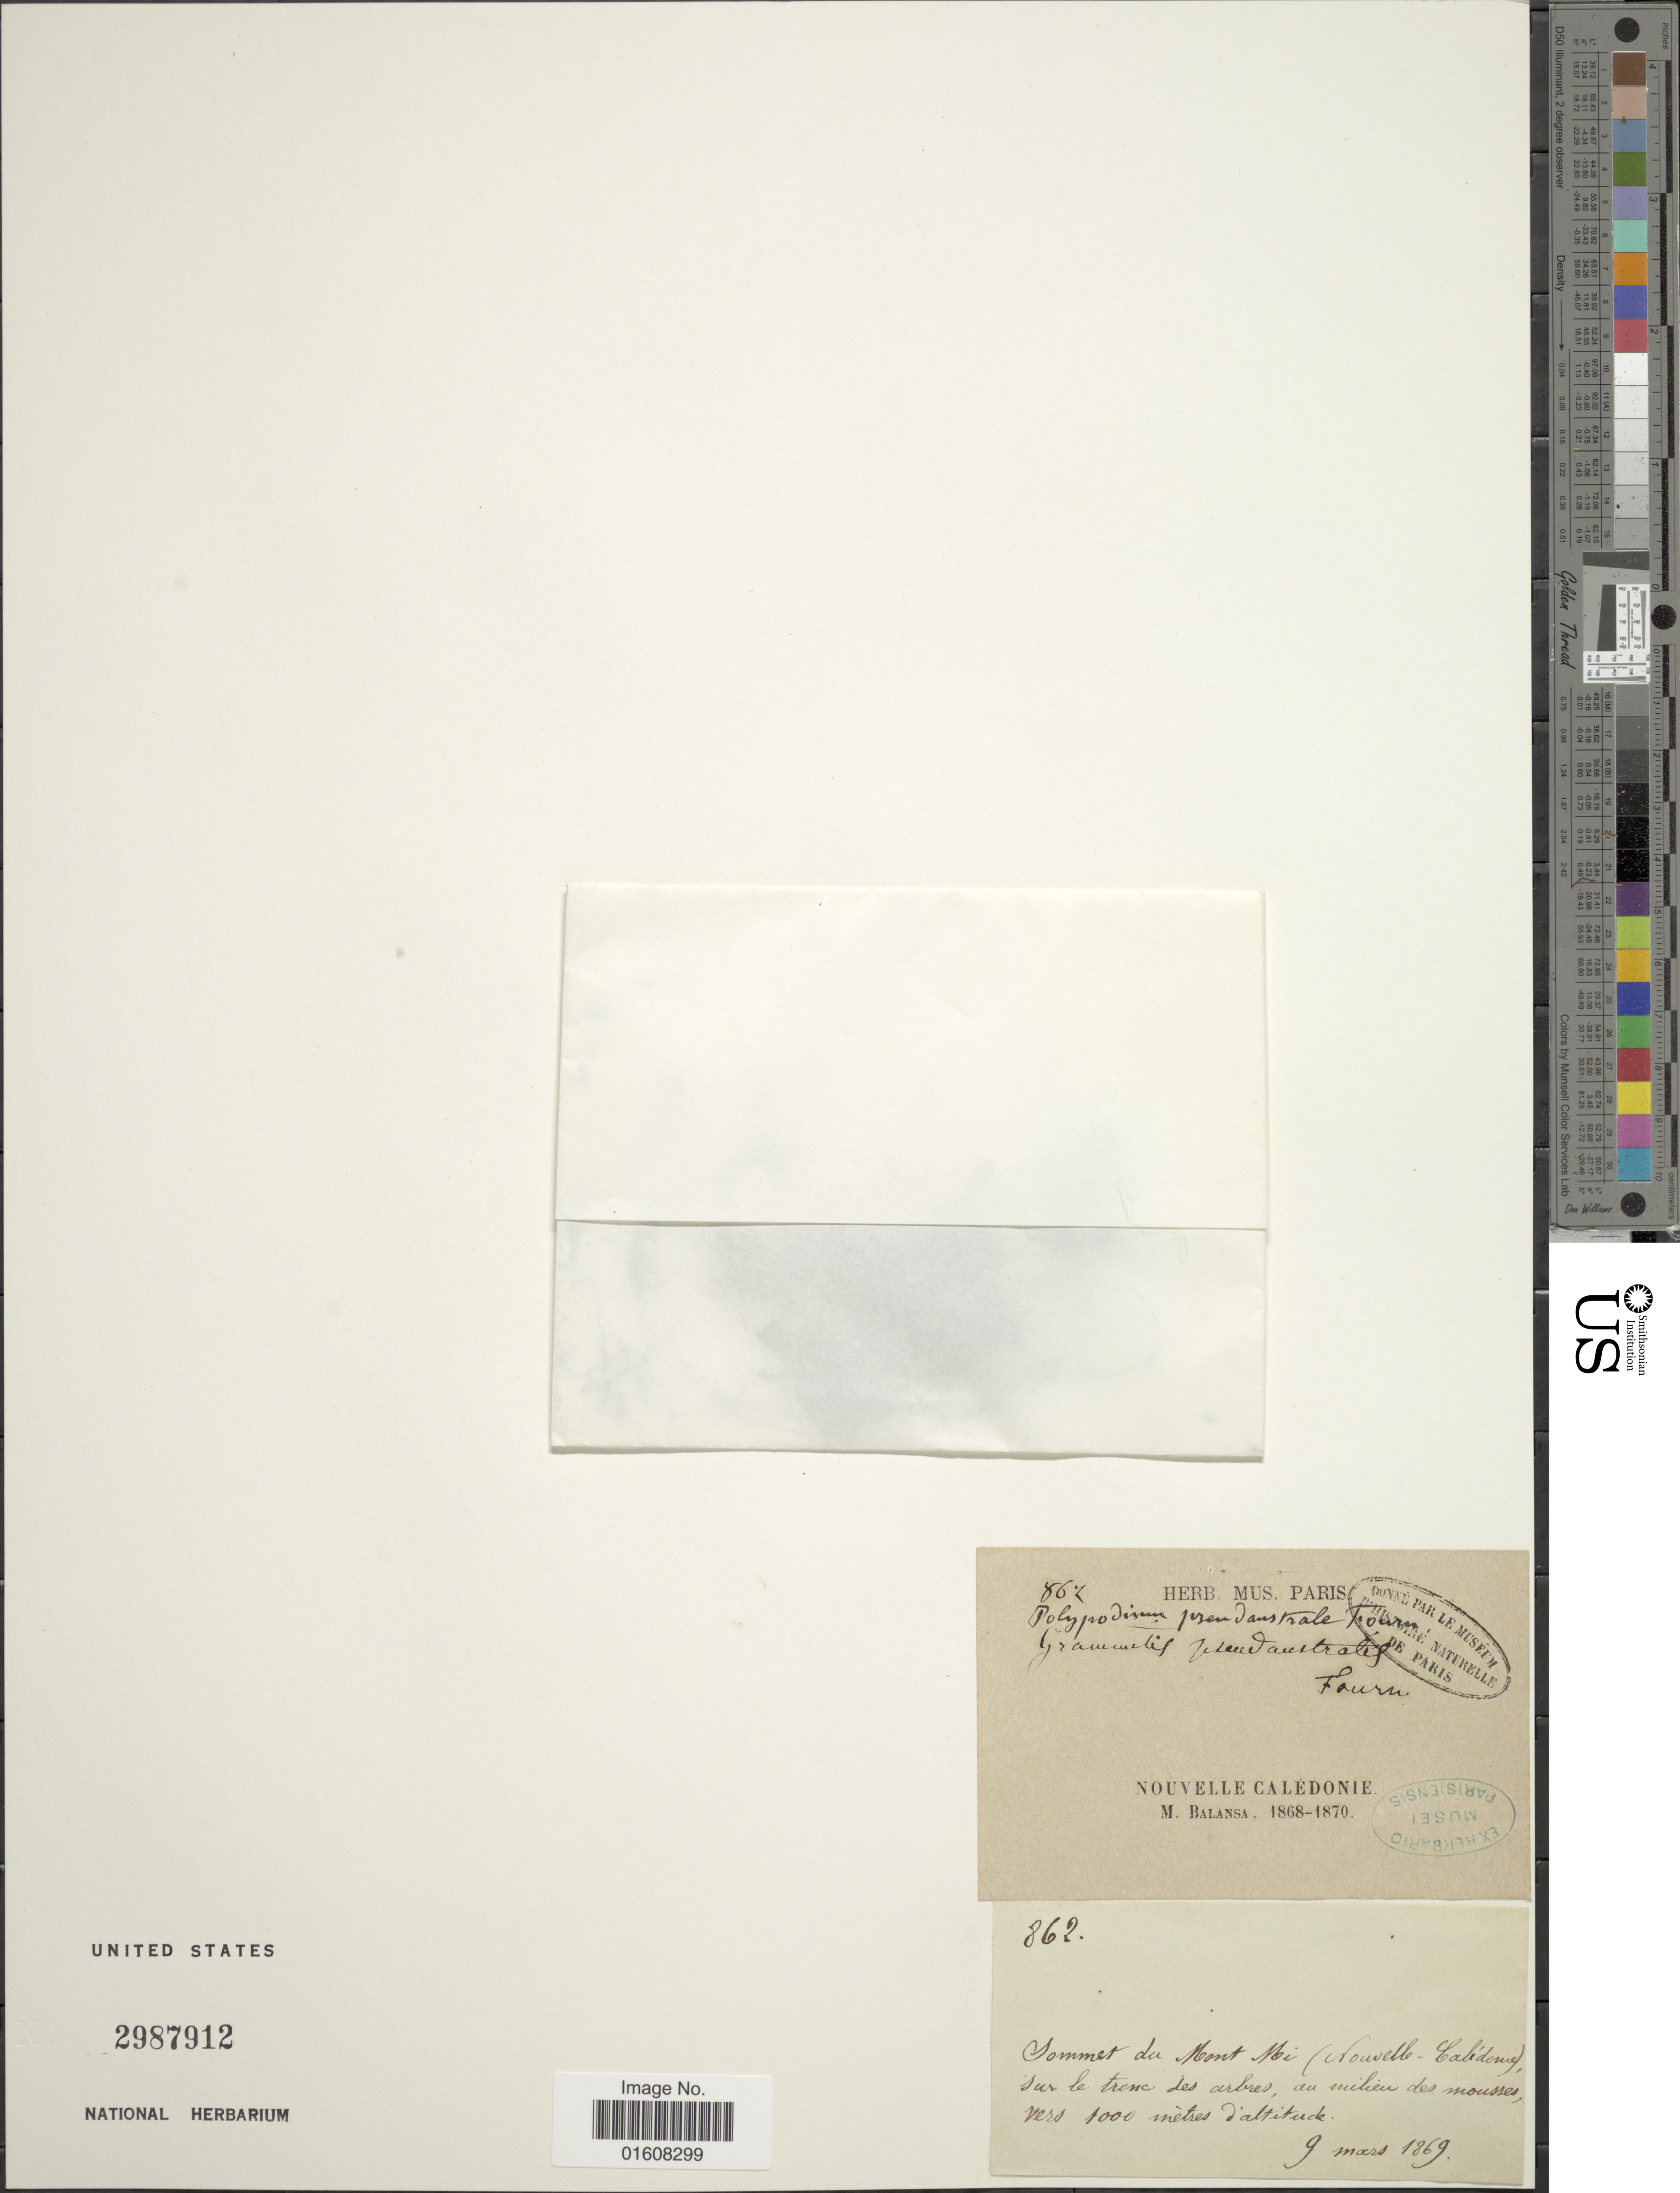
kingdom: Plantae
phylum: Tracheophyta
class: Polypodiopsida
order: Polypodiales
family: Polypodiaceae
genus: Grammitis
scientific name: Grammitis pseudoaustralis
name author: E. Fourn.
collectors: B. Balansa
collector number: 862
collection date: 1869-03-09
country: New Caledonia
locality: Sommet du Mont nbi, sur le trenc des arbores, au milieu des mousses [interpreted]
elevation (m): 1000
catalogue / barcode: US 2987912